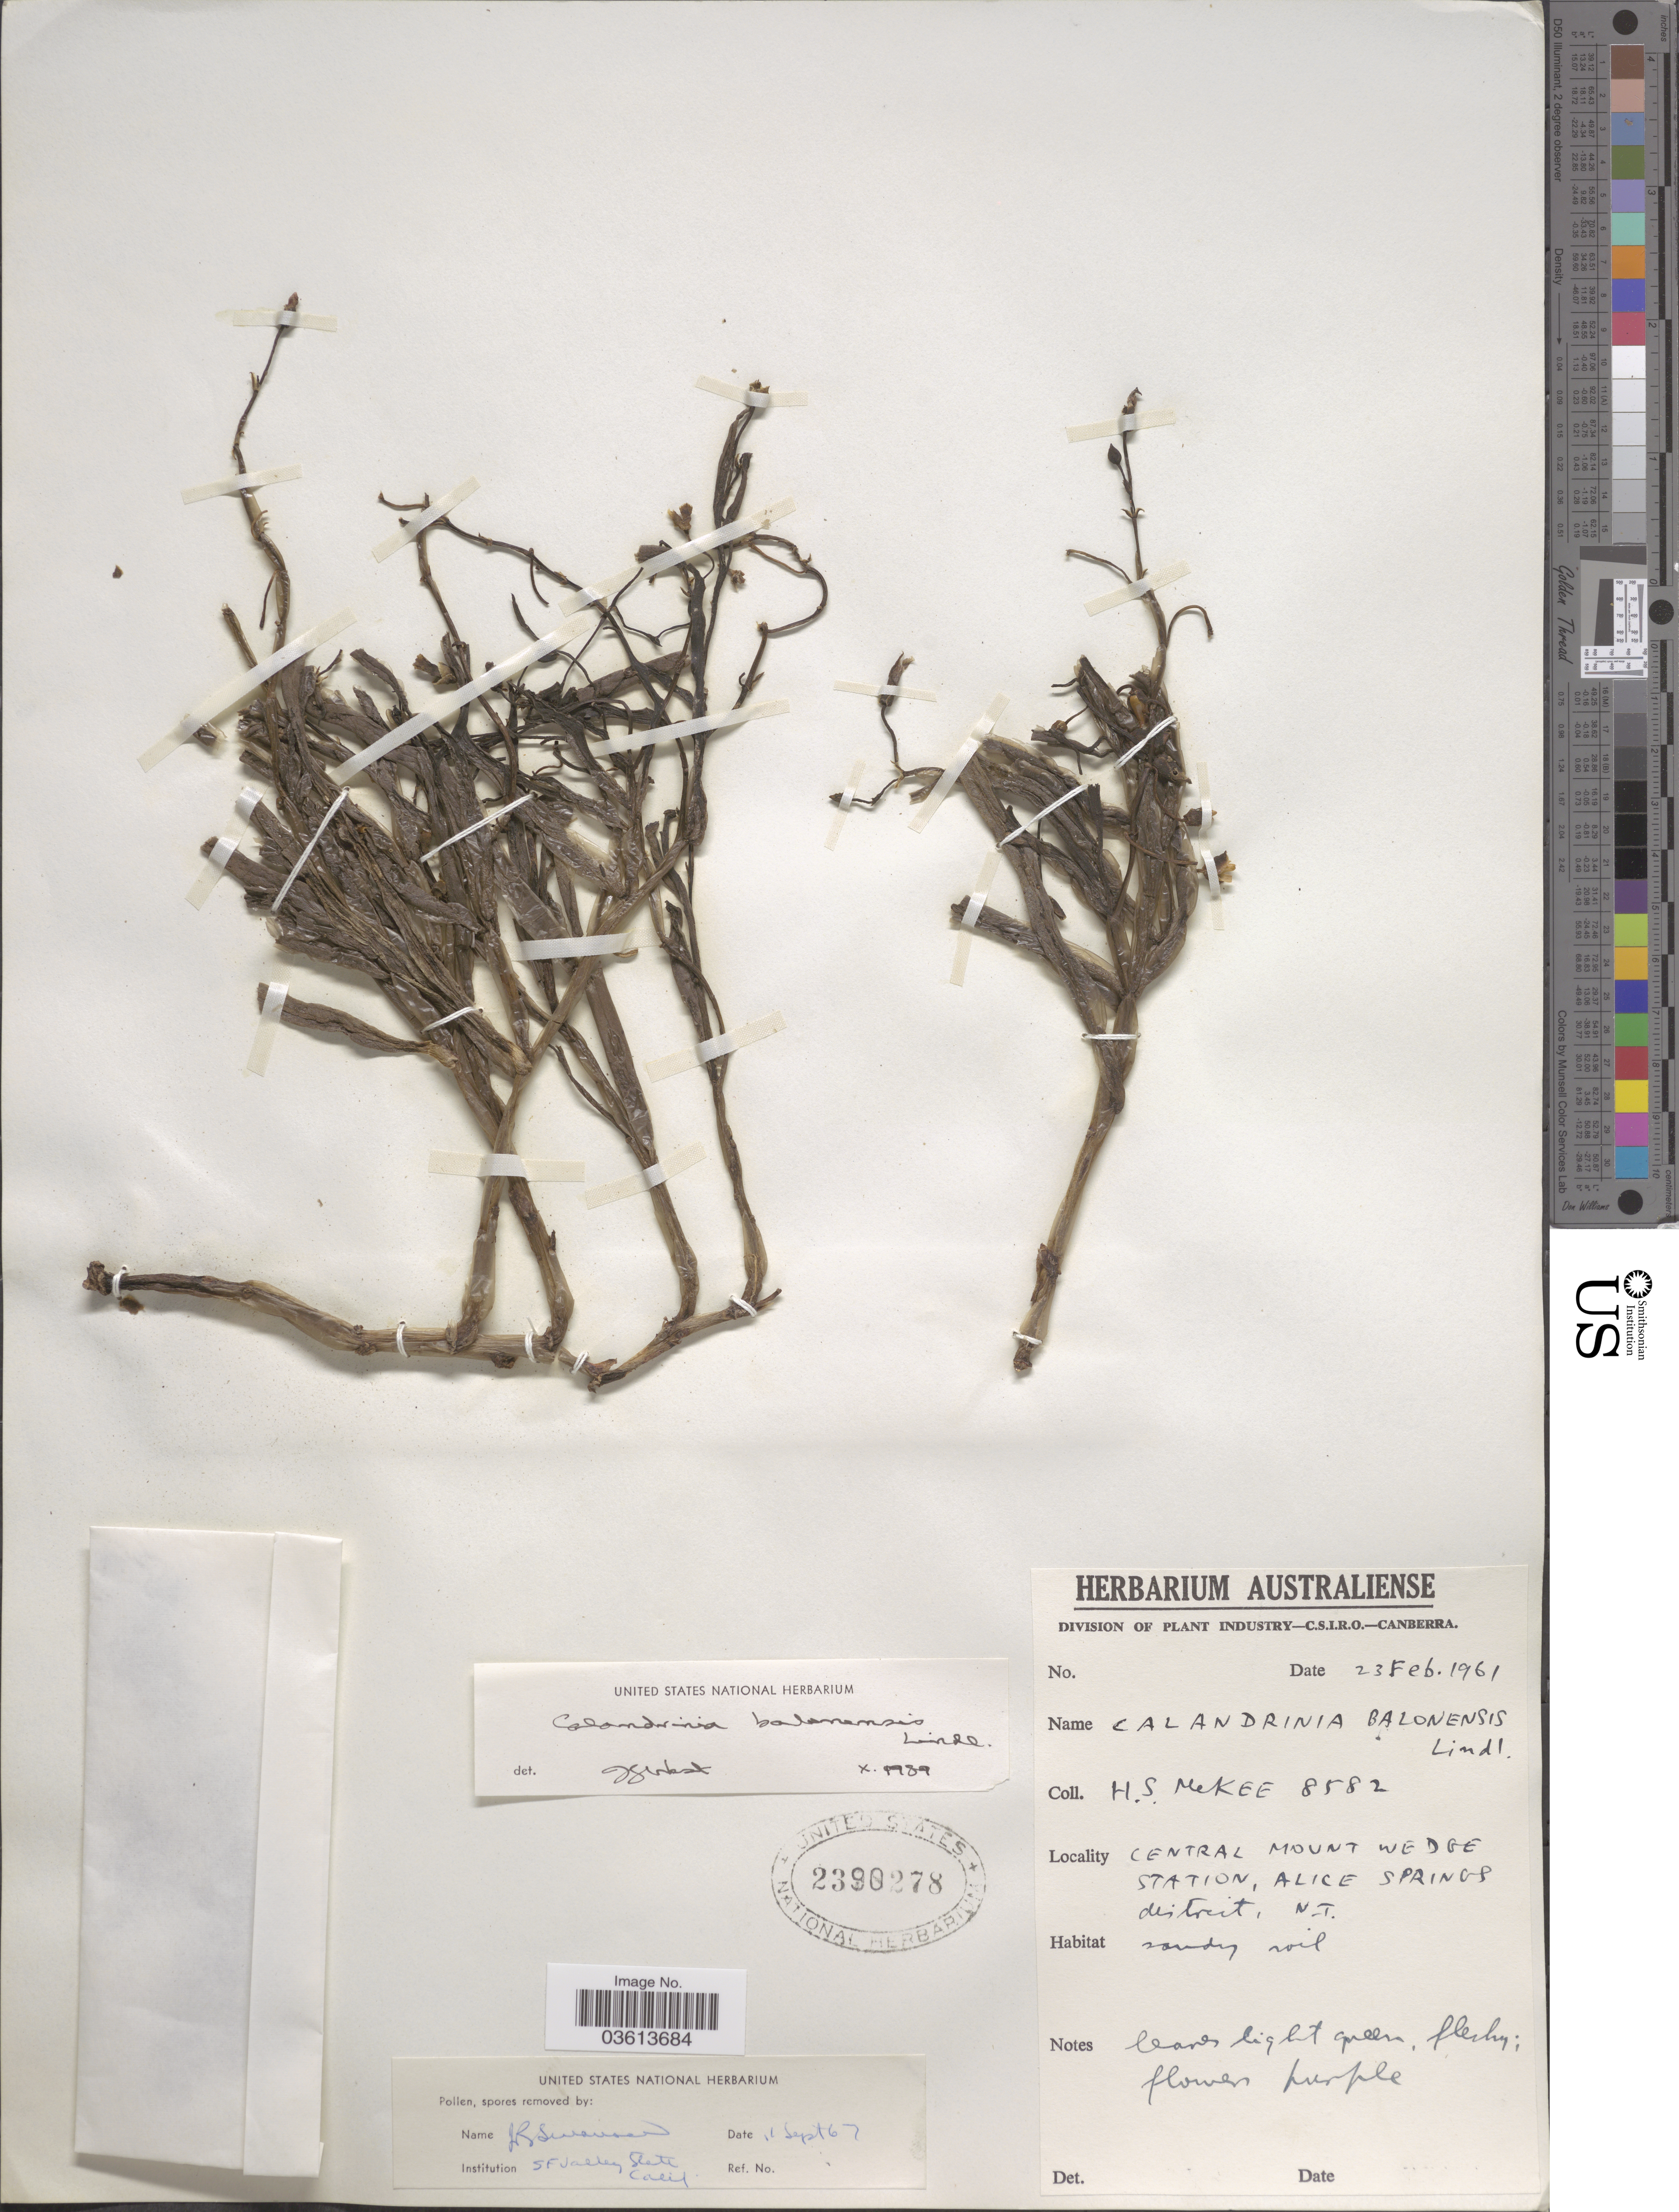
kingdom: Plantae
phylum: Tracheophyta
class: Magnoliopsida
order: Caryophyllales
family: Montiaceae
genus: Parakeelya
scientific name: Parakeelya balonensis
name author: (Lindl.) Hershk.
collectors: H. S. McKee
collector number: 8582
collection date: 1961-02-23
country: Australia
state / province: Northern Territory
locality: Central Mount Wedge Station, Alice Springs district, N.T.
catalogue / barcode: US 2390278